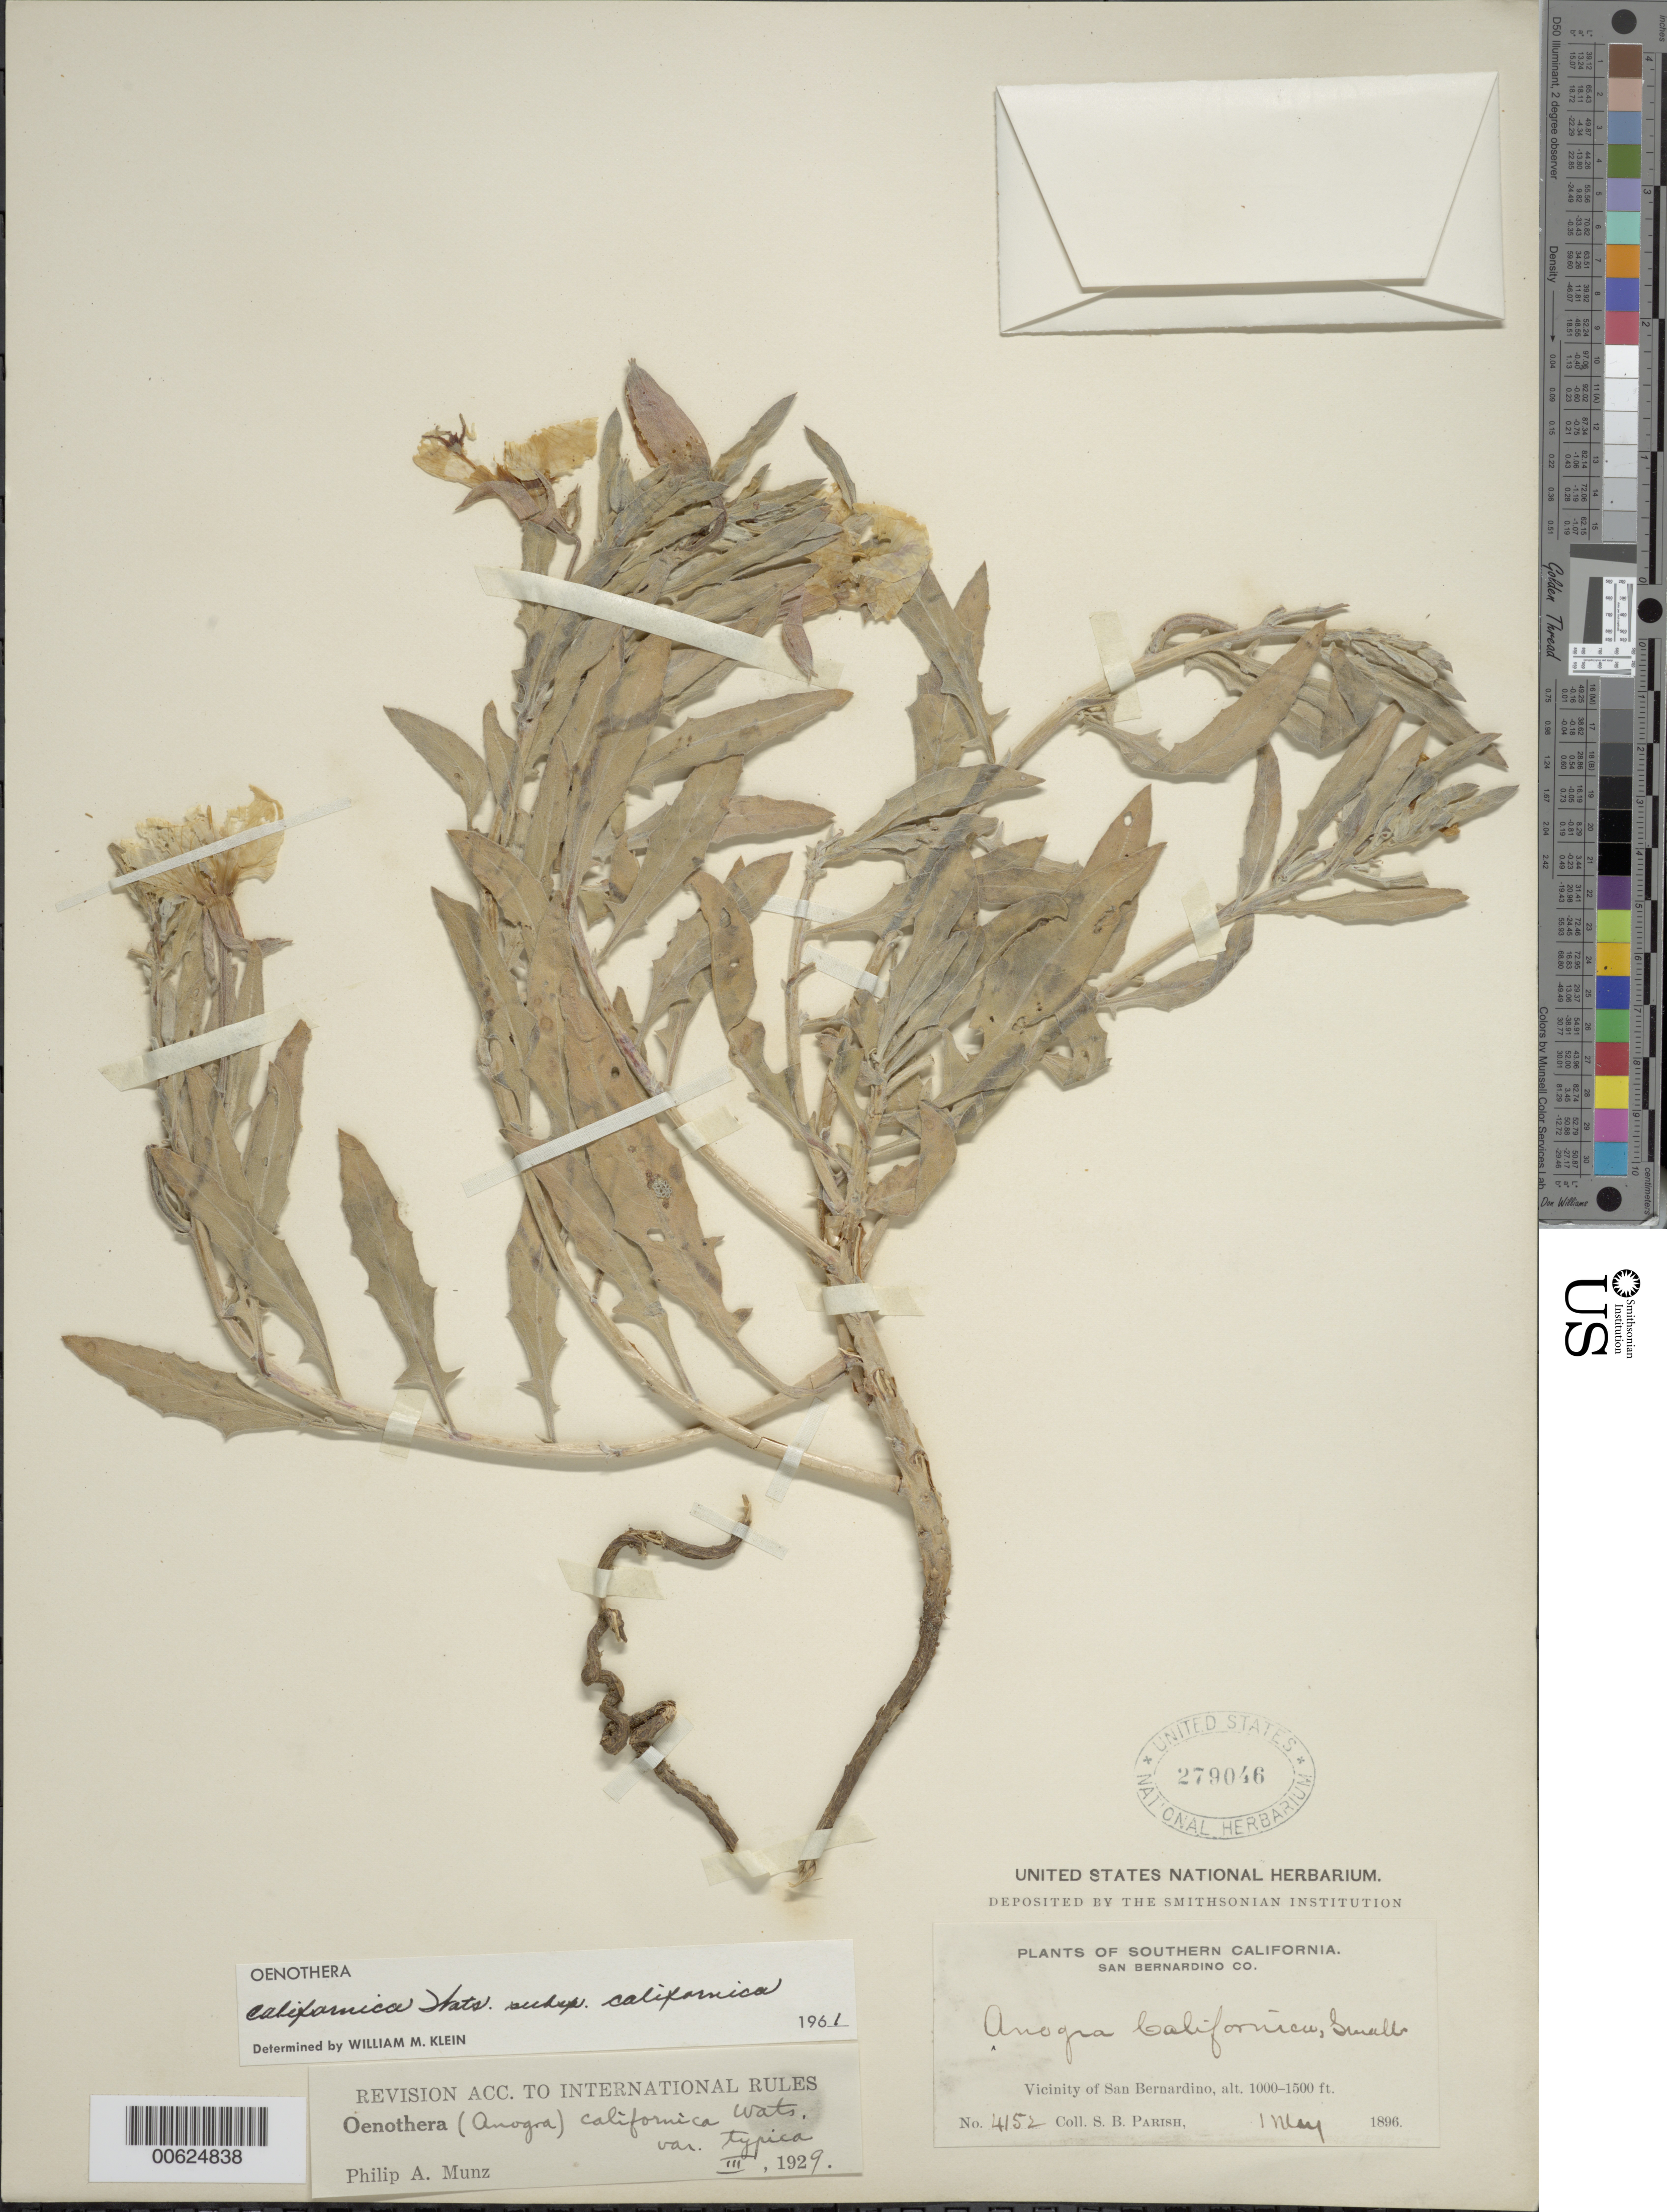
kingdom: Plantae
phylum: Tracheophyta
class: Magnoliopsida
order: Myrtales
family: Onagraceae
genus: Oenothera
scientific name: Oenothera avita subsp. californica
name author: (S. Watson) W.L. Wagner & Gandhi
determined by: Wagner, W. L., (BOT), Smithsonian Institution - National Museum of Natural History (UNITED STATES)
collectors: S. B. Parish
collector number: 4152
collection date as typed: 01 May 1896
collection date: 1896-05-01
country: United States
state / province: California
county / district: San Bernardino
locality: San Bernardino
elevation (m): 305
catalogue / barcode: US 279046